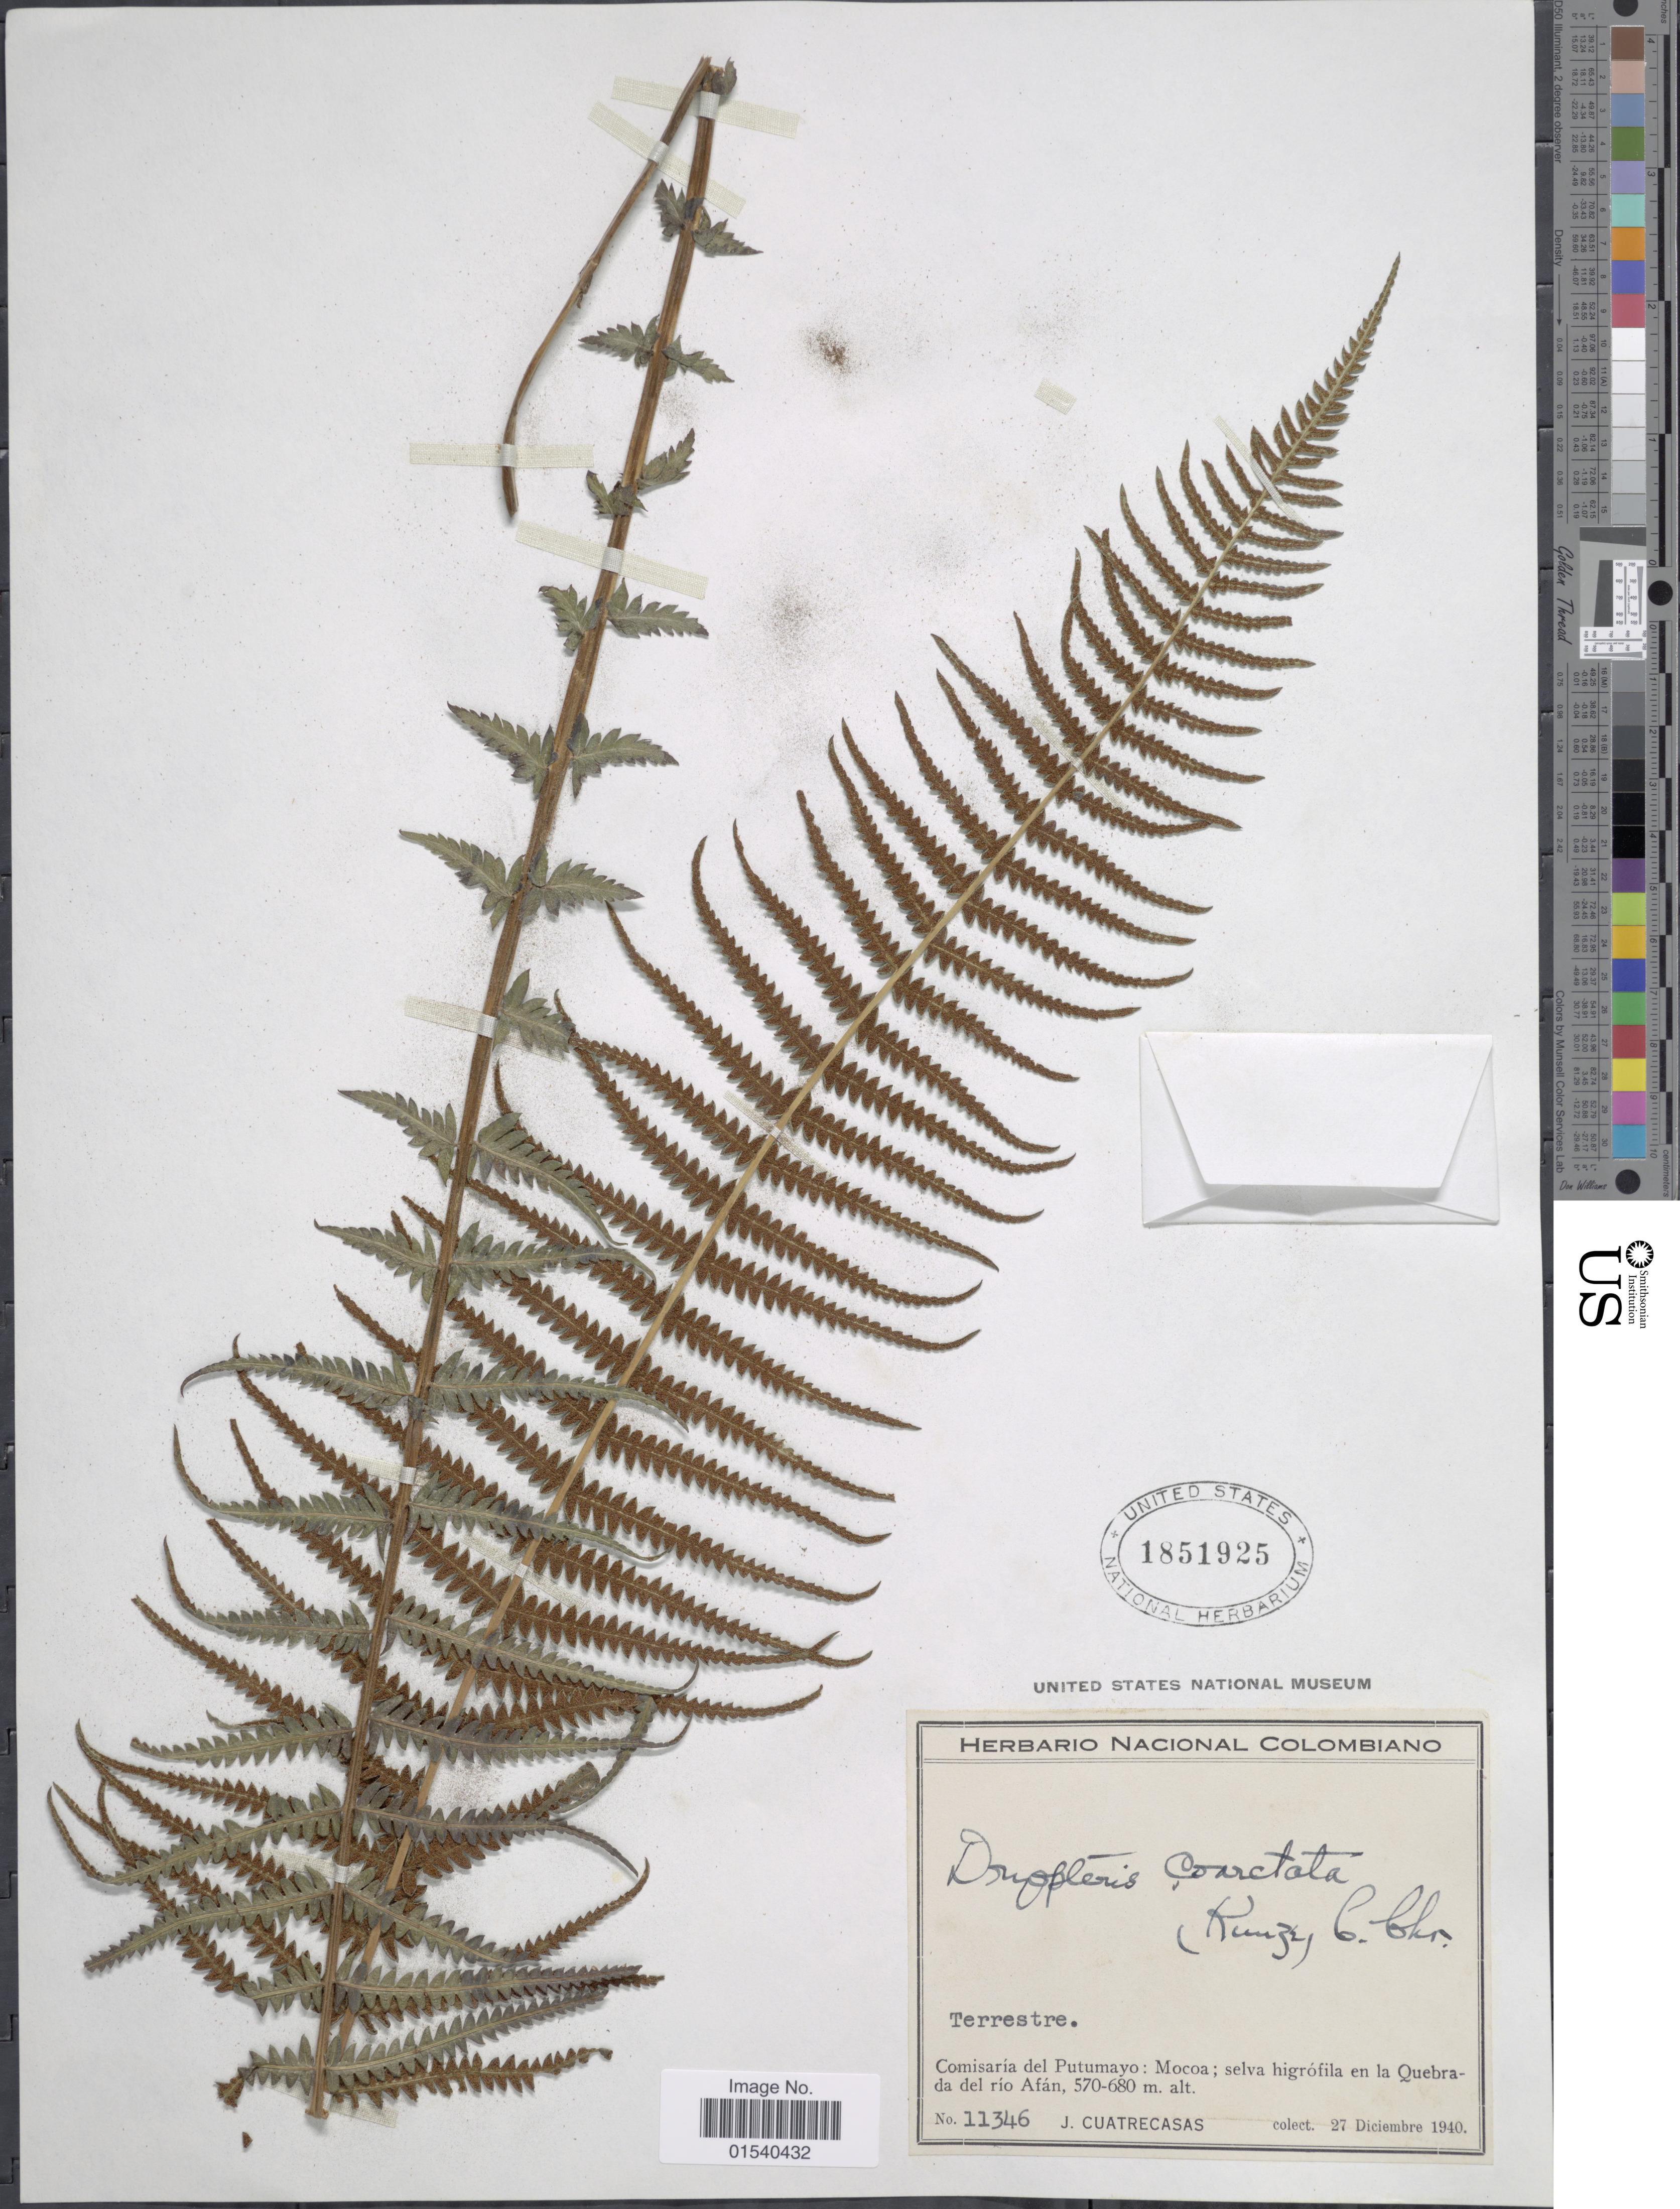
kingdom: Plantae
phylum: Tracheophyta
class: Polypodiopsida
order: Polypodiales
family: Thelypteridaceae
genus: Amauropelta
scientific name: Amauropelta opposita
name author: (Vahl) Pic. Serm.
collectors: J. Cuatrecasas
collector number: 11346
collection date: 1940-12-27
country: Colombia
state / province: Putumayo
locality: Comisaría del Putumayo: Mocoa; selva higrófila en la Quebrada del río Afán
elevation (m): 570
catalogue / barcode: US 1851925